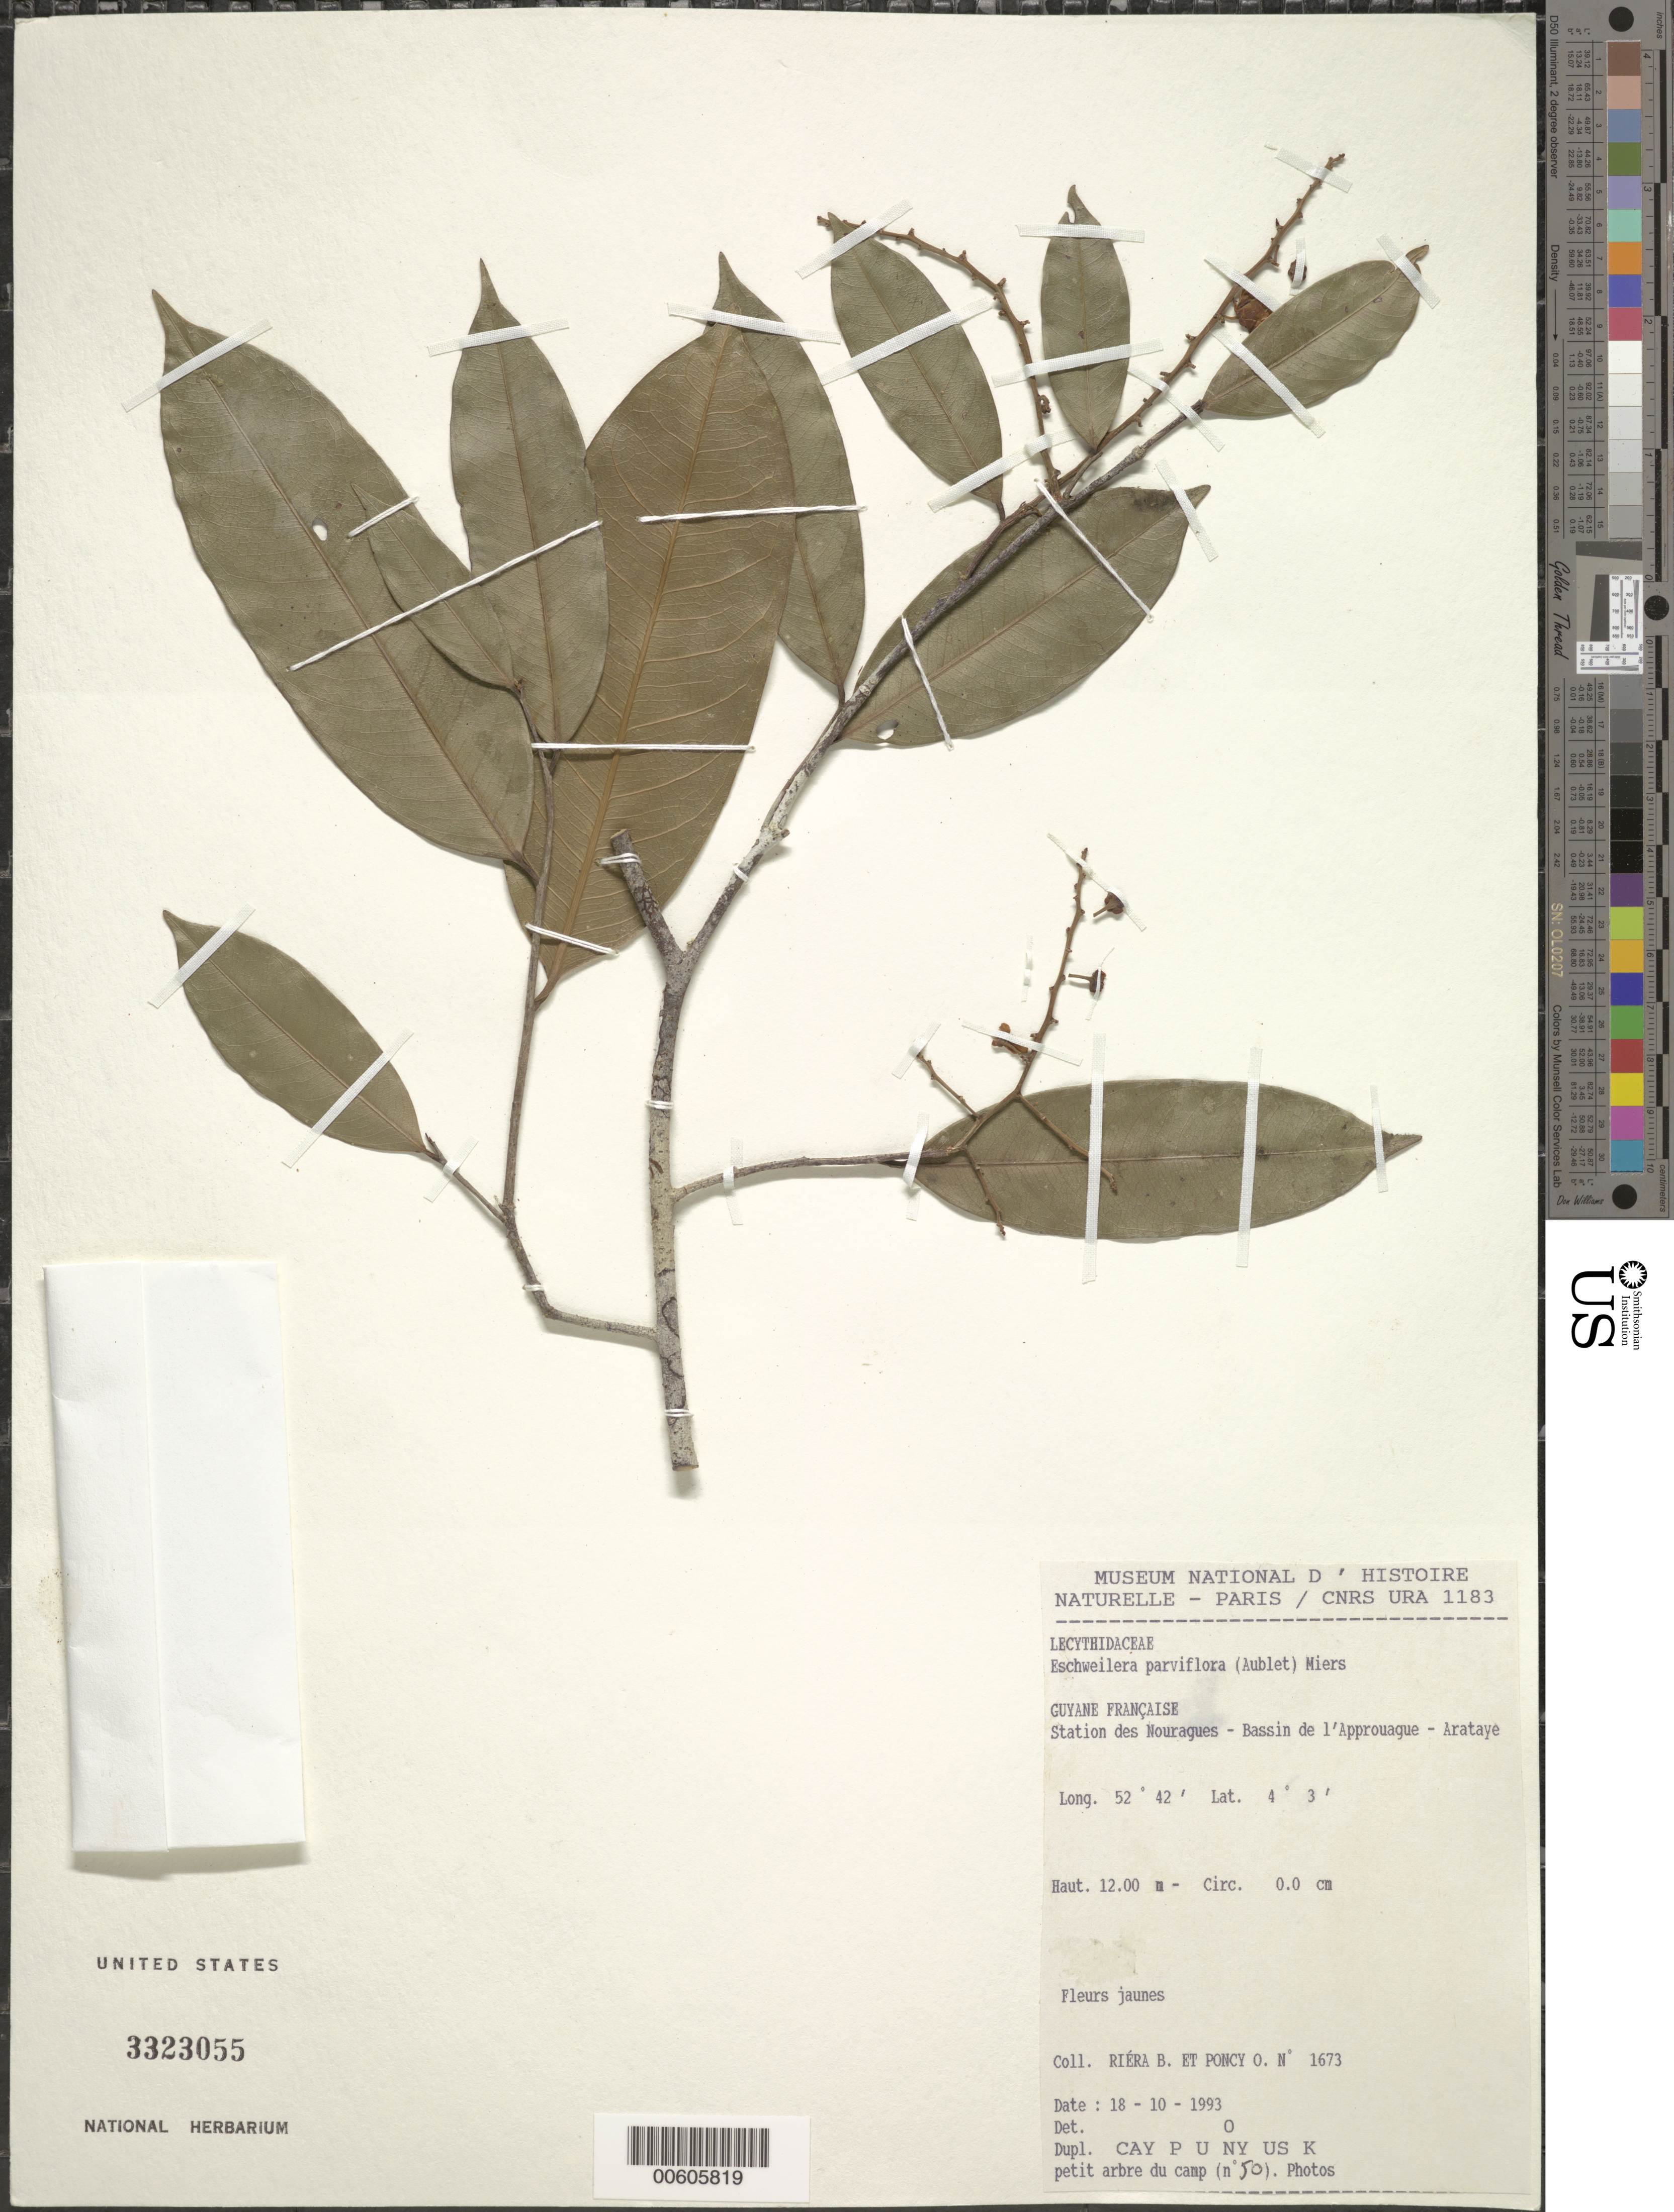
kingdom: Plantae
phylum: Tracheophyta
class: Magnoliopsida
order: Ericales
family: Lecythidaceae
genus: Eschweilera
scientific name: Eschweilera parviflora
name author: (Aubl.) Miers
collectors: B. Riéra & O. Poncy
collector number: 1673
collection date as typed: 18-Oct-93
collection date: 1993-10-18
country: French Guiana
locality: Station des Nouragues, Bassin de l'Approuague, Arataye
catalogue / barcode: US 3323055